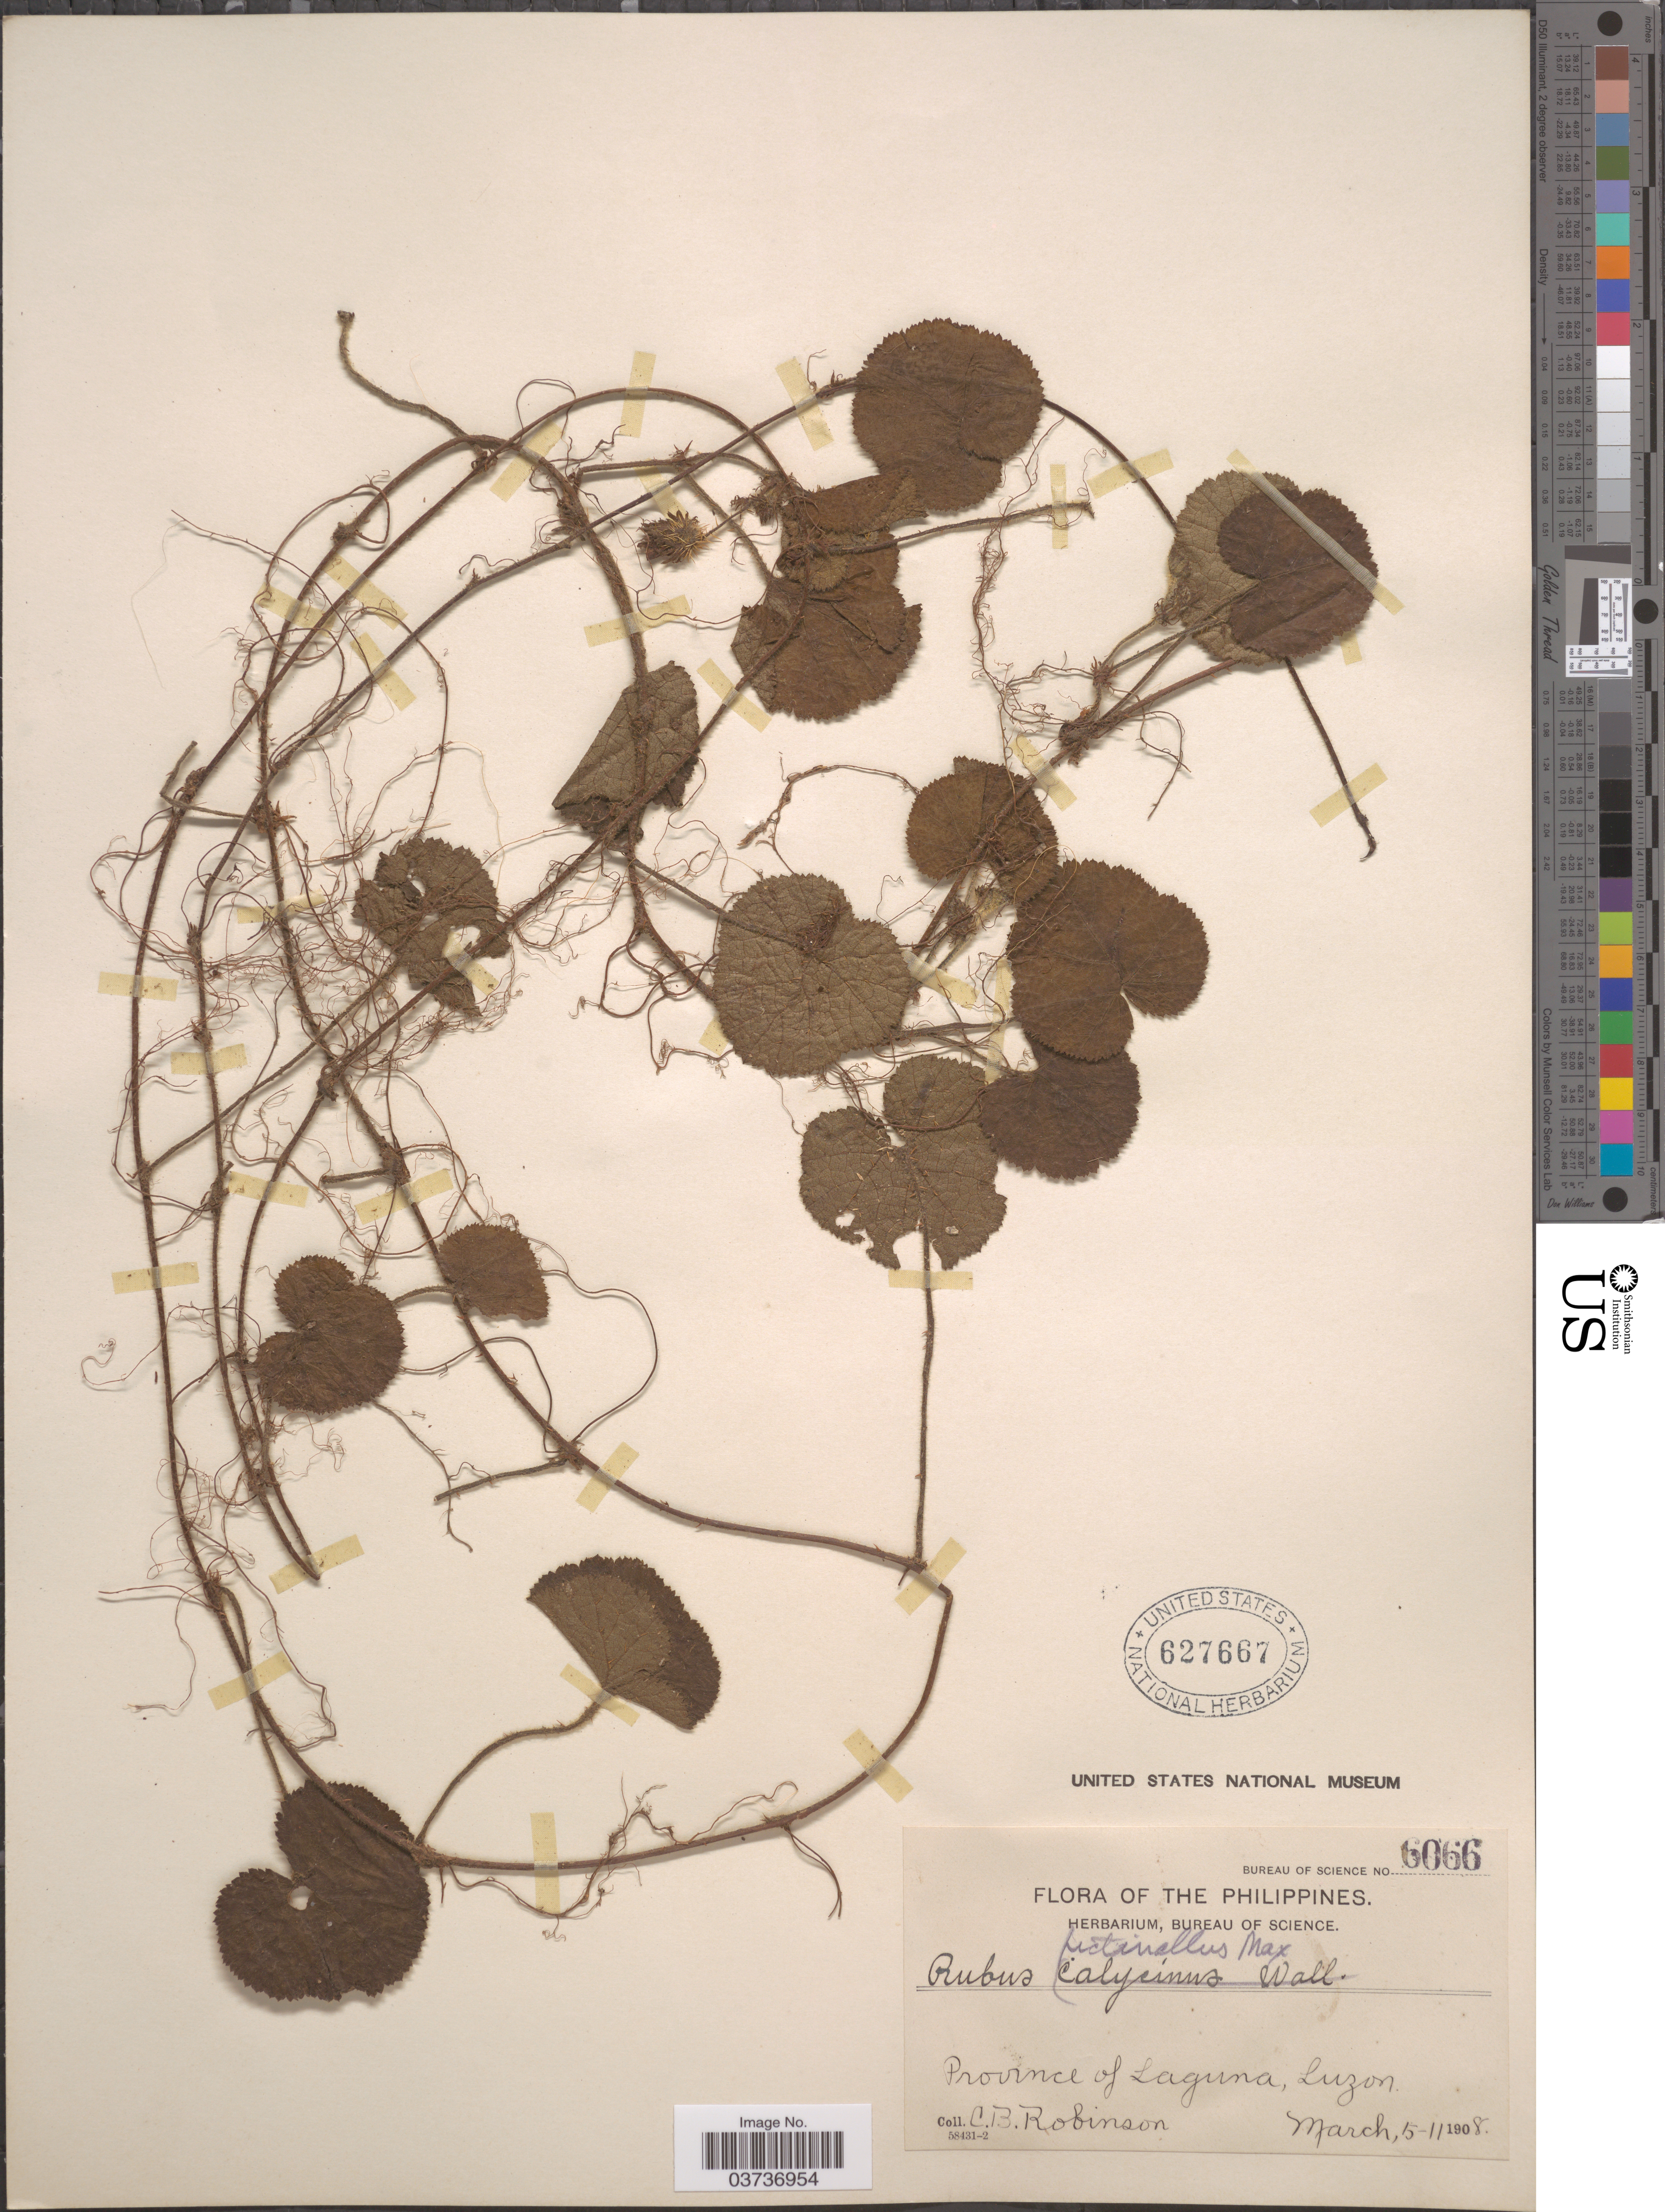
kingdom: Plantae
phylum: Tracheophyta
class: Magnoliopsida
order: Rosales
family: Rosaceae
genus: Rubus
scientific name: Rubus pectinellus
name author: Maxim.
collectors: C. Robinson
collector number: Bureau of Science 6066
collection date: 1908-03-05/1908-03-11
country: Philippines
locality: Province of Laguna, Luzon.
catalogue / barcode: US 627667